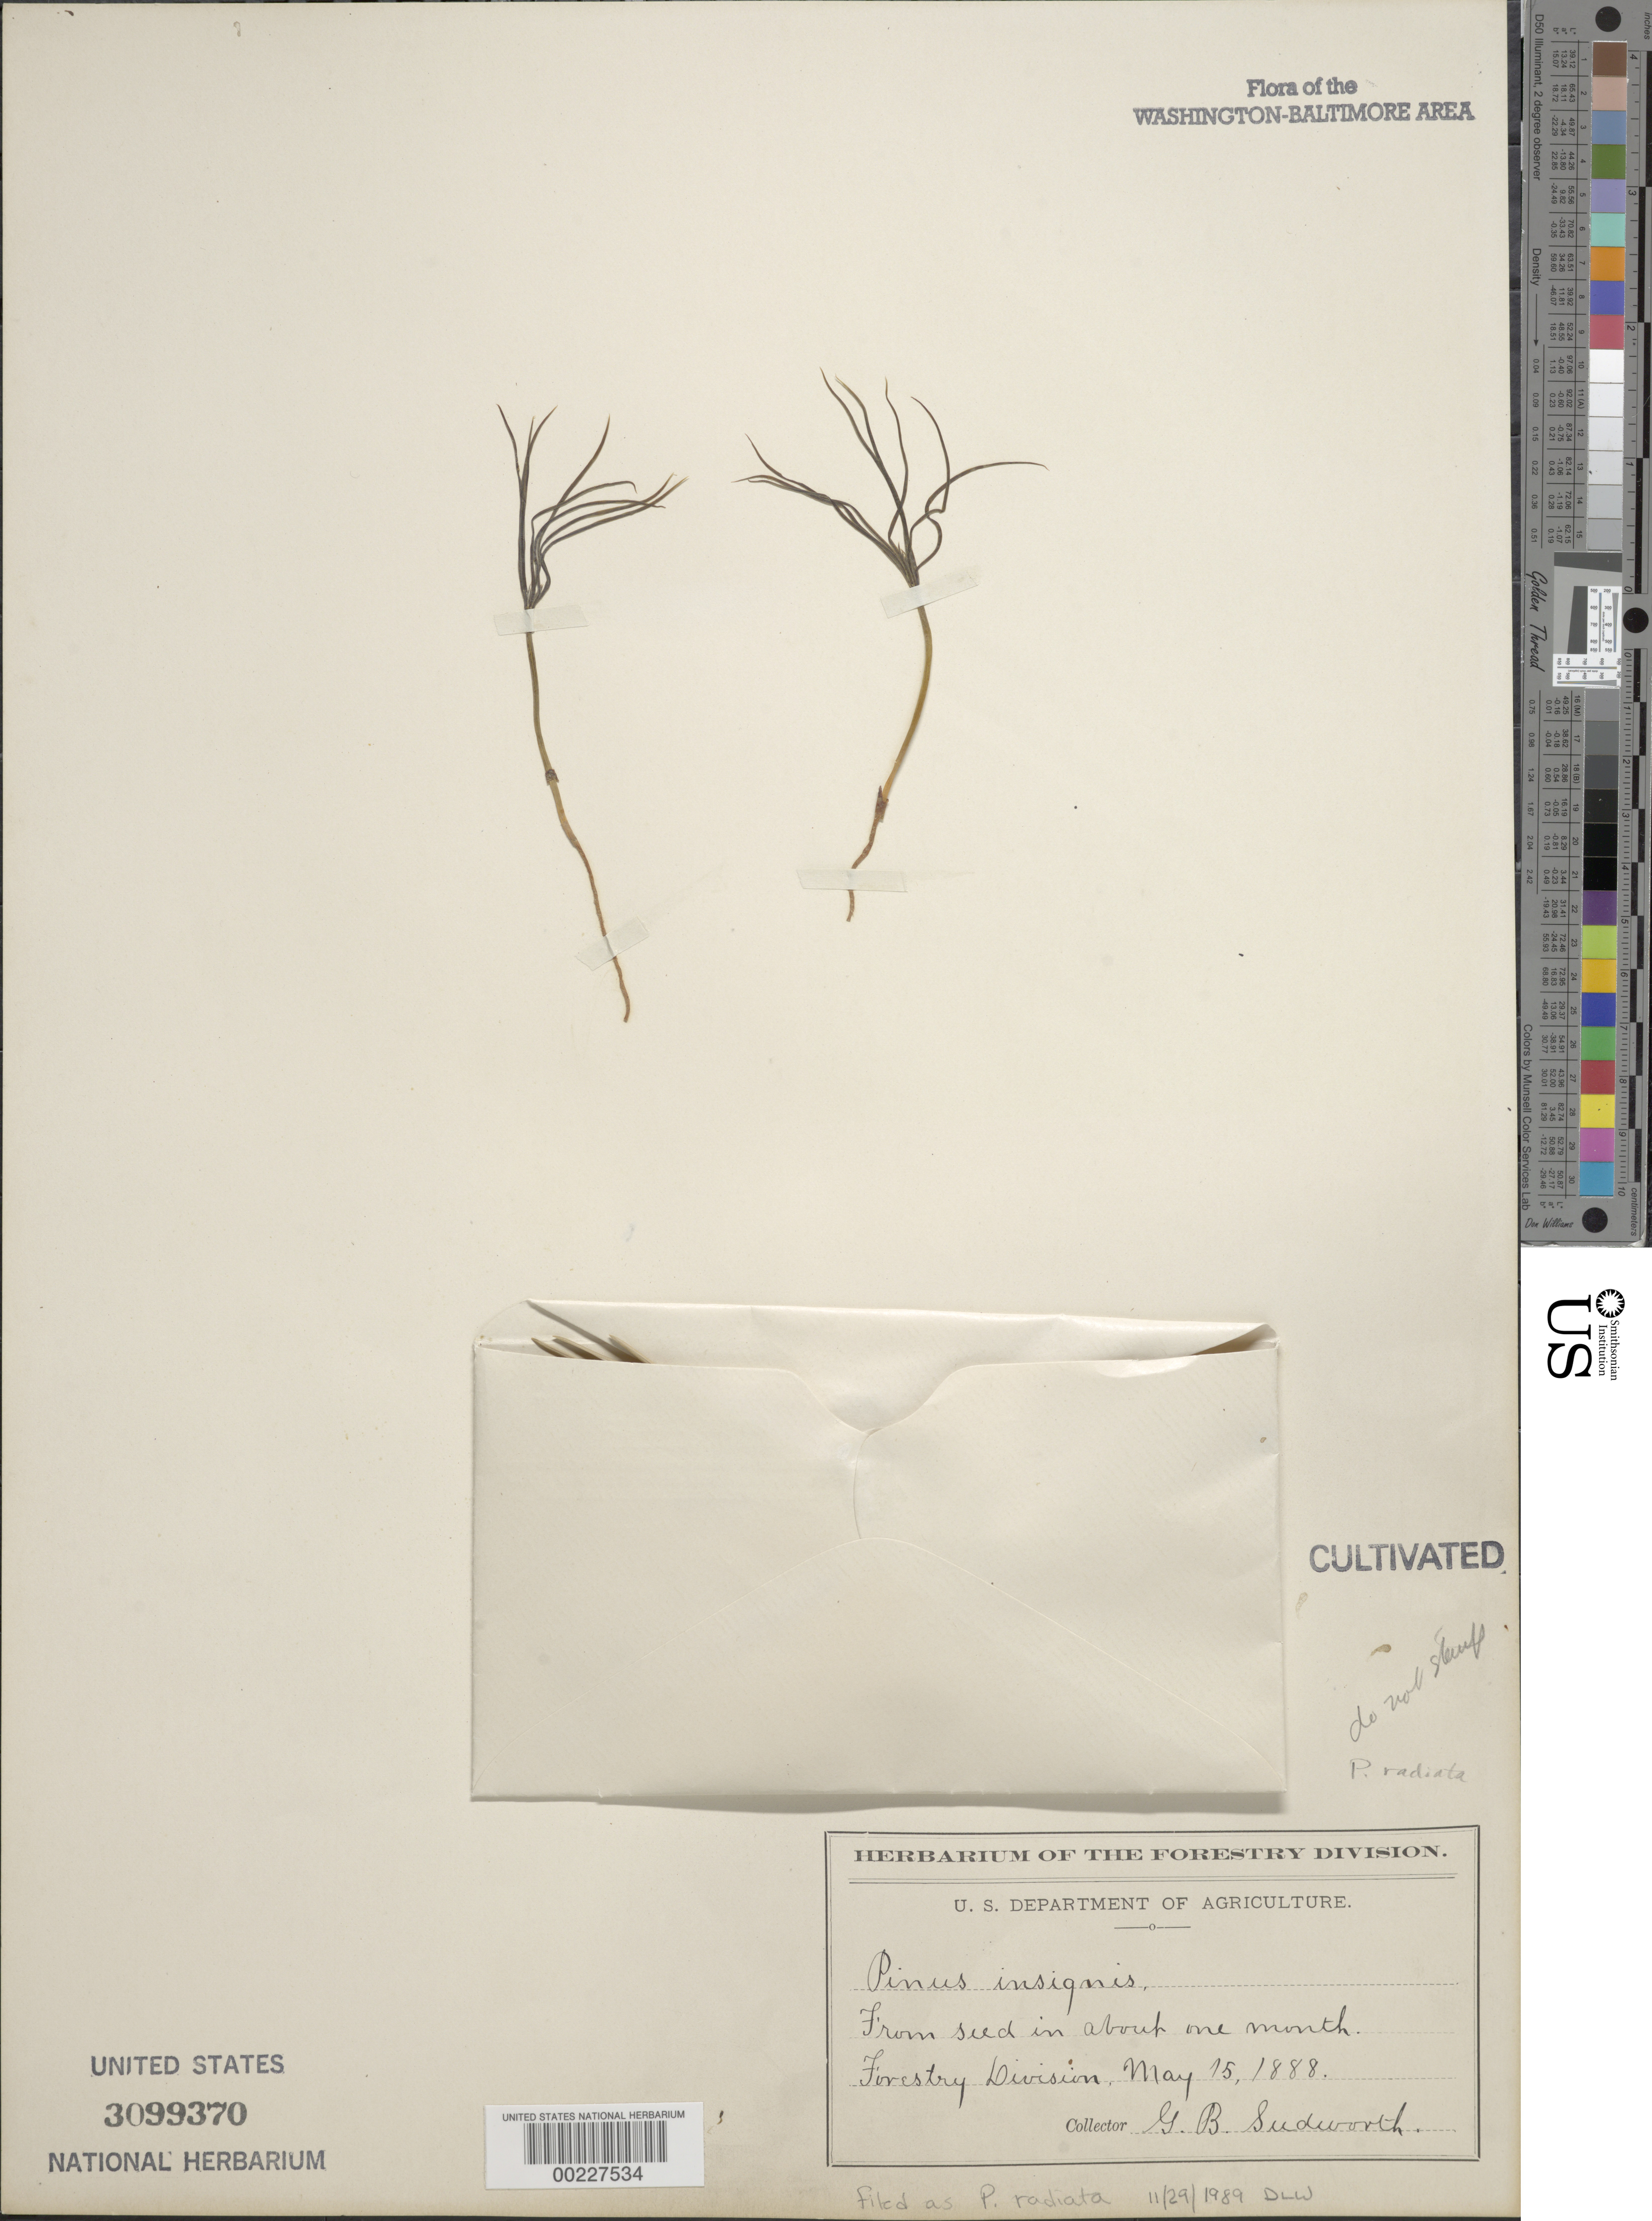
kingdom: Plantae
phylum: Tracheophyta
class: Pinopsida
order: Pinales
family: Pinaceae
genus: Pinus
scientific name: Pinus radiata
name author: D. Don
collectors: G. B. Sudworth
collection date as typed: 18 May 1888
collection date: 1888-05-18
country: United States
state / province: District of Columbia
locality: Forestry Division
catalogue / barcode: US 3099370